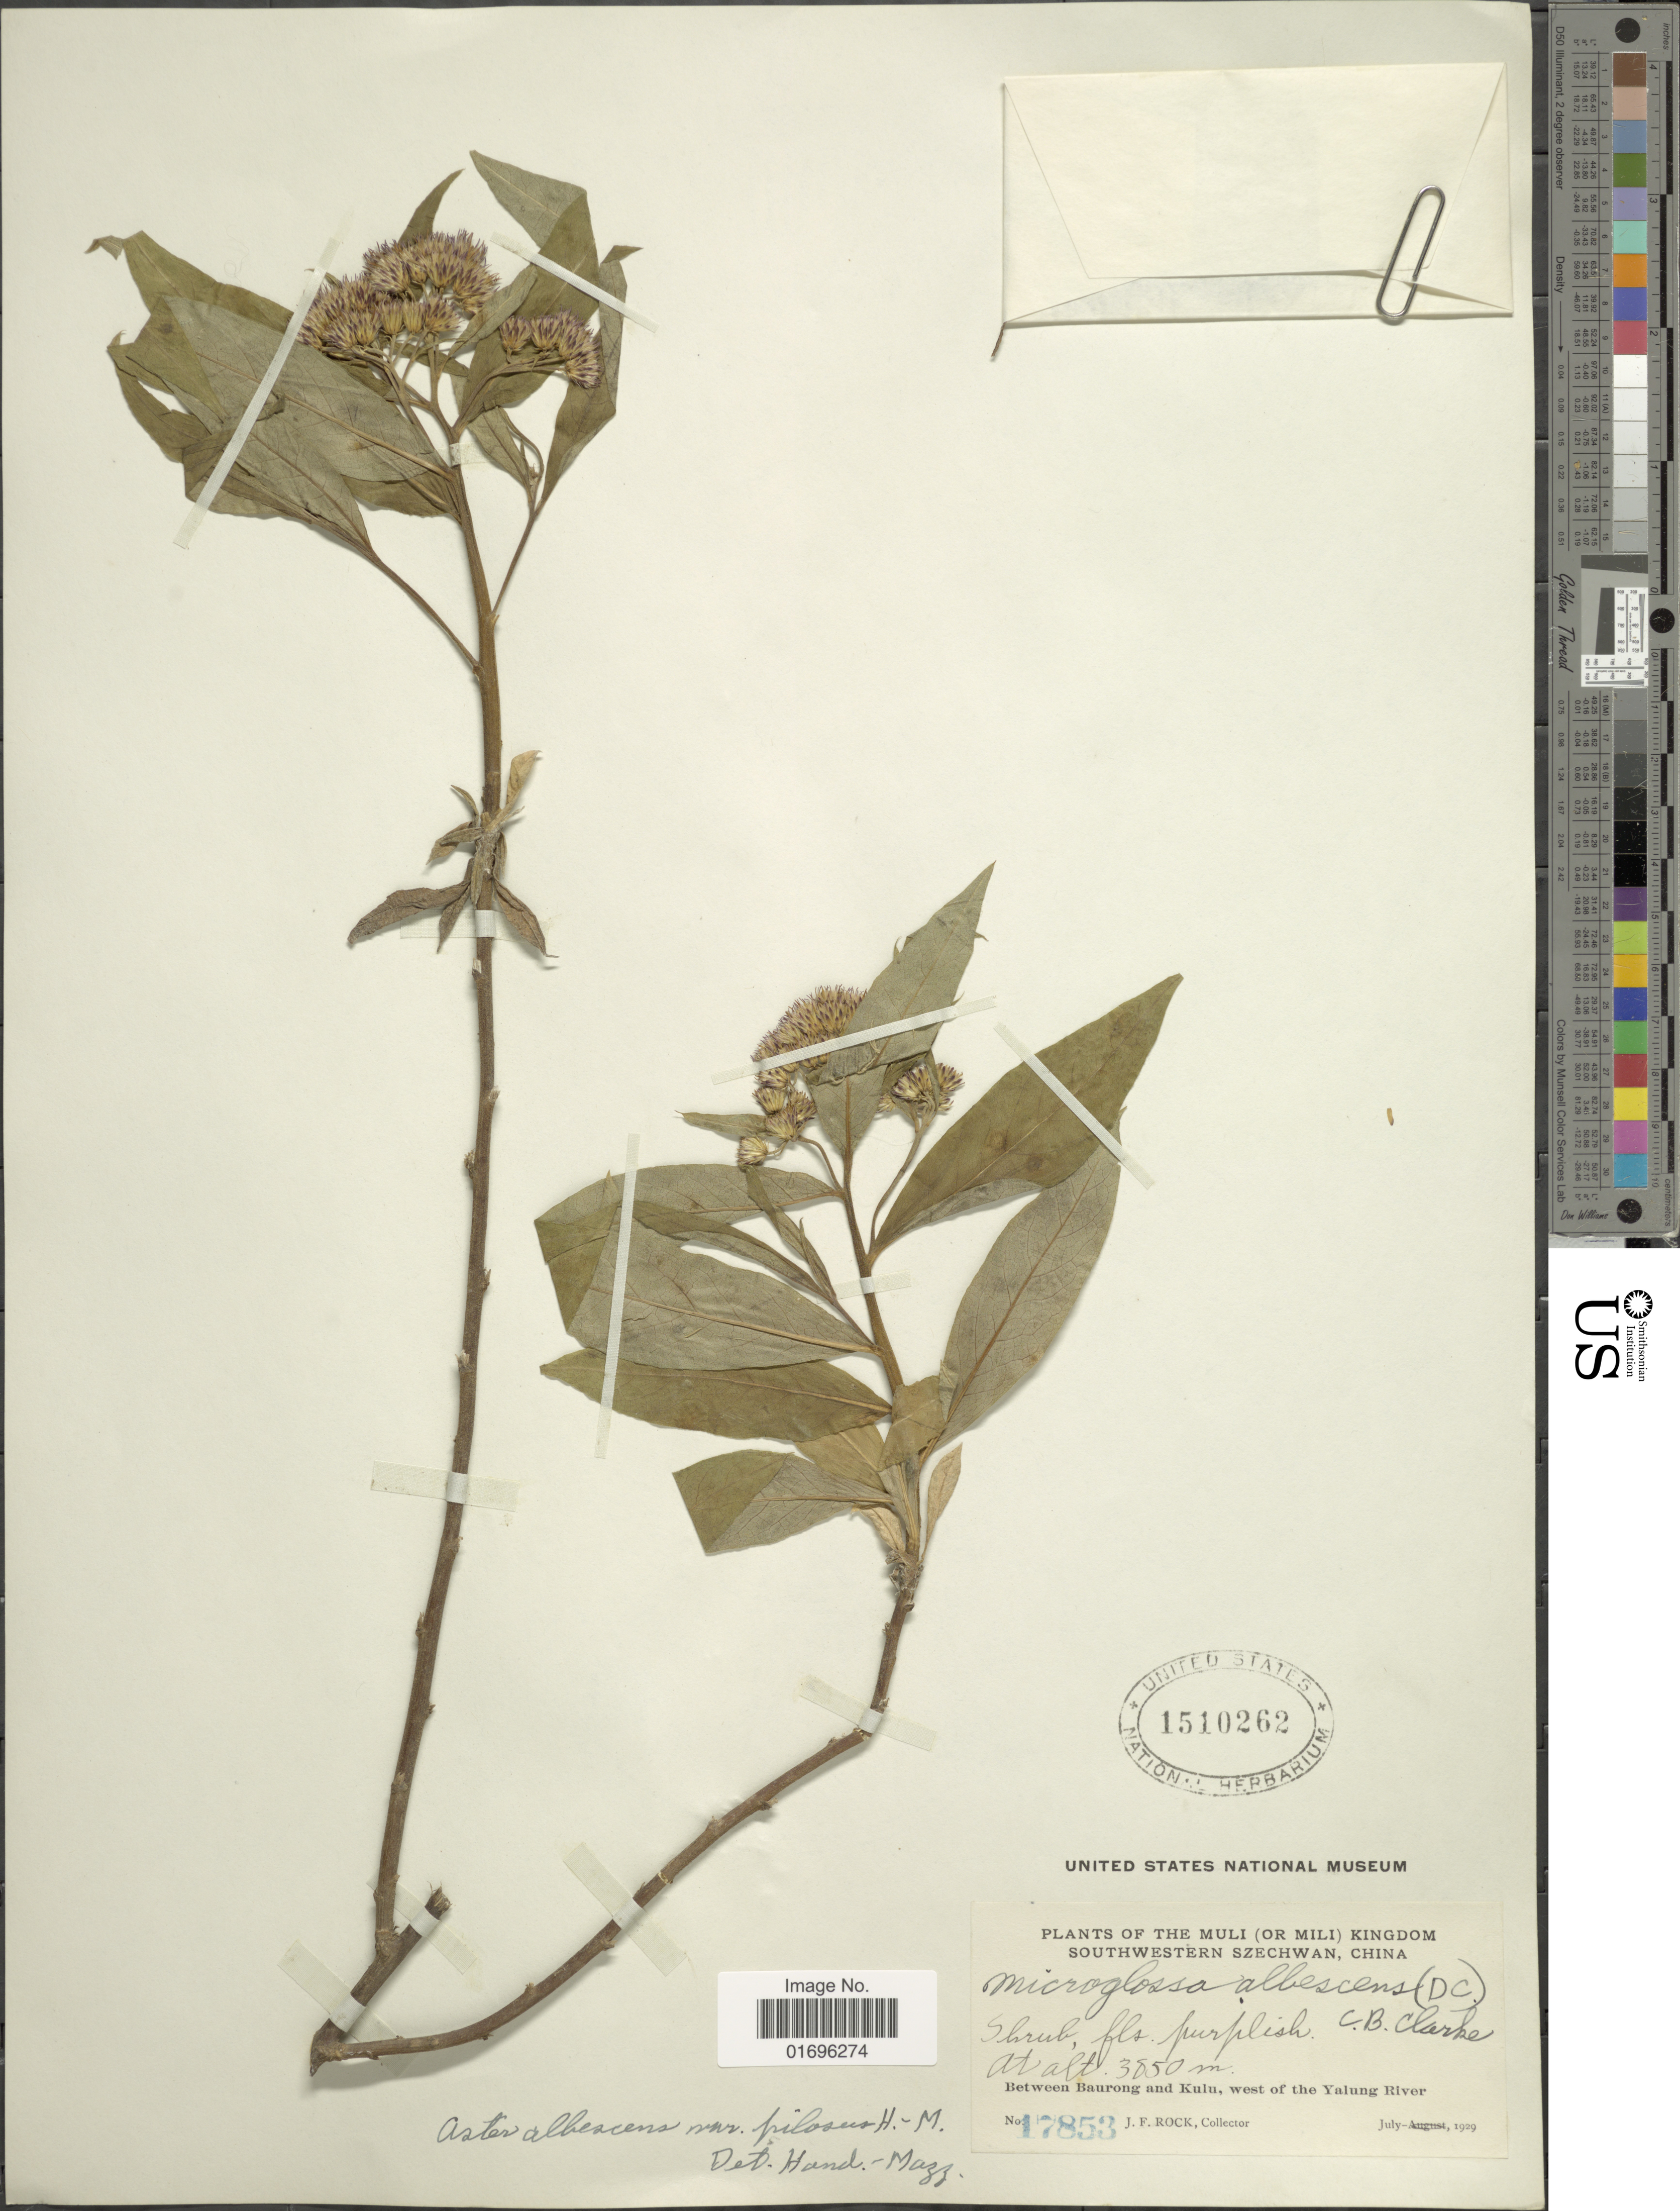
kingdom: Plantae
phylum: Tracheophyta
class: Magnoliopsida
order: Asterales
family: Asteraceae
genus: Aster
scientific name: Aster albescens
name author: Wall.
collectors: J. Rock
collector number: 17853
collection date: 1929-07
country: China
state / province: Sichuan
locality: Muli (or Mili) Kingdom. Southwestern Szechwan, China. Between Baurong and Kulu, west of the Yalung River.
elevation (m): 3850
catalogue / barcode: US 1510262